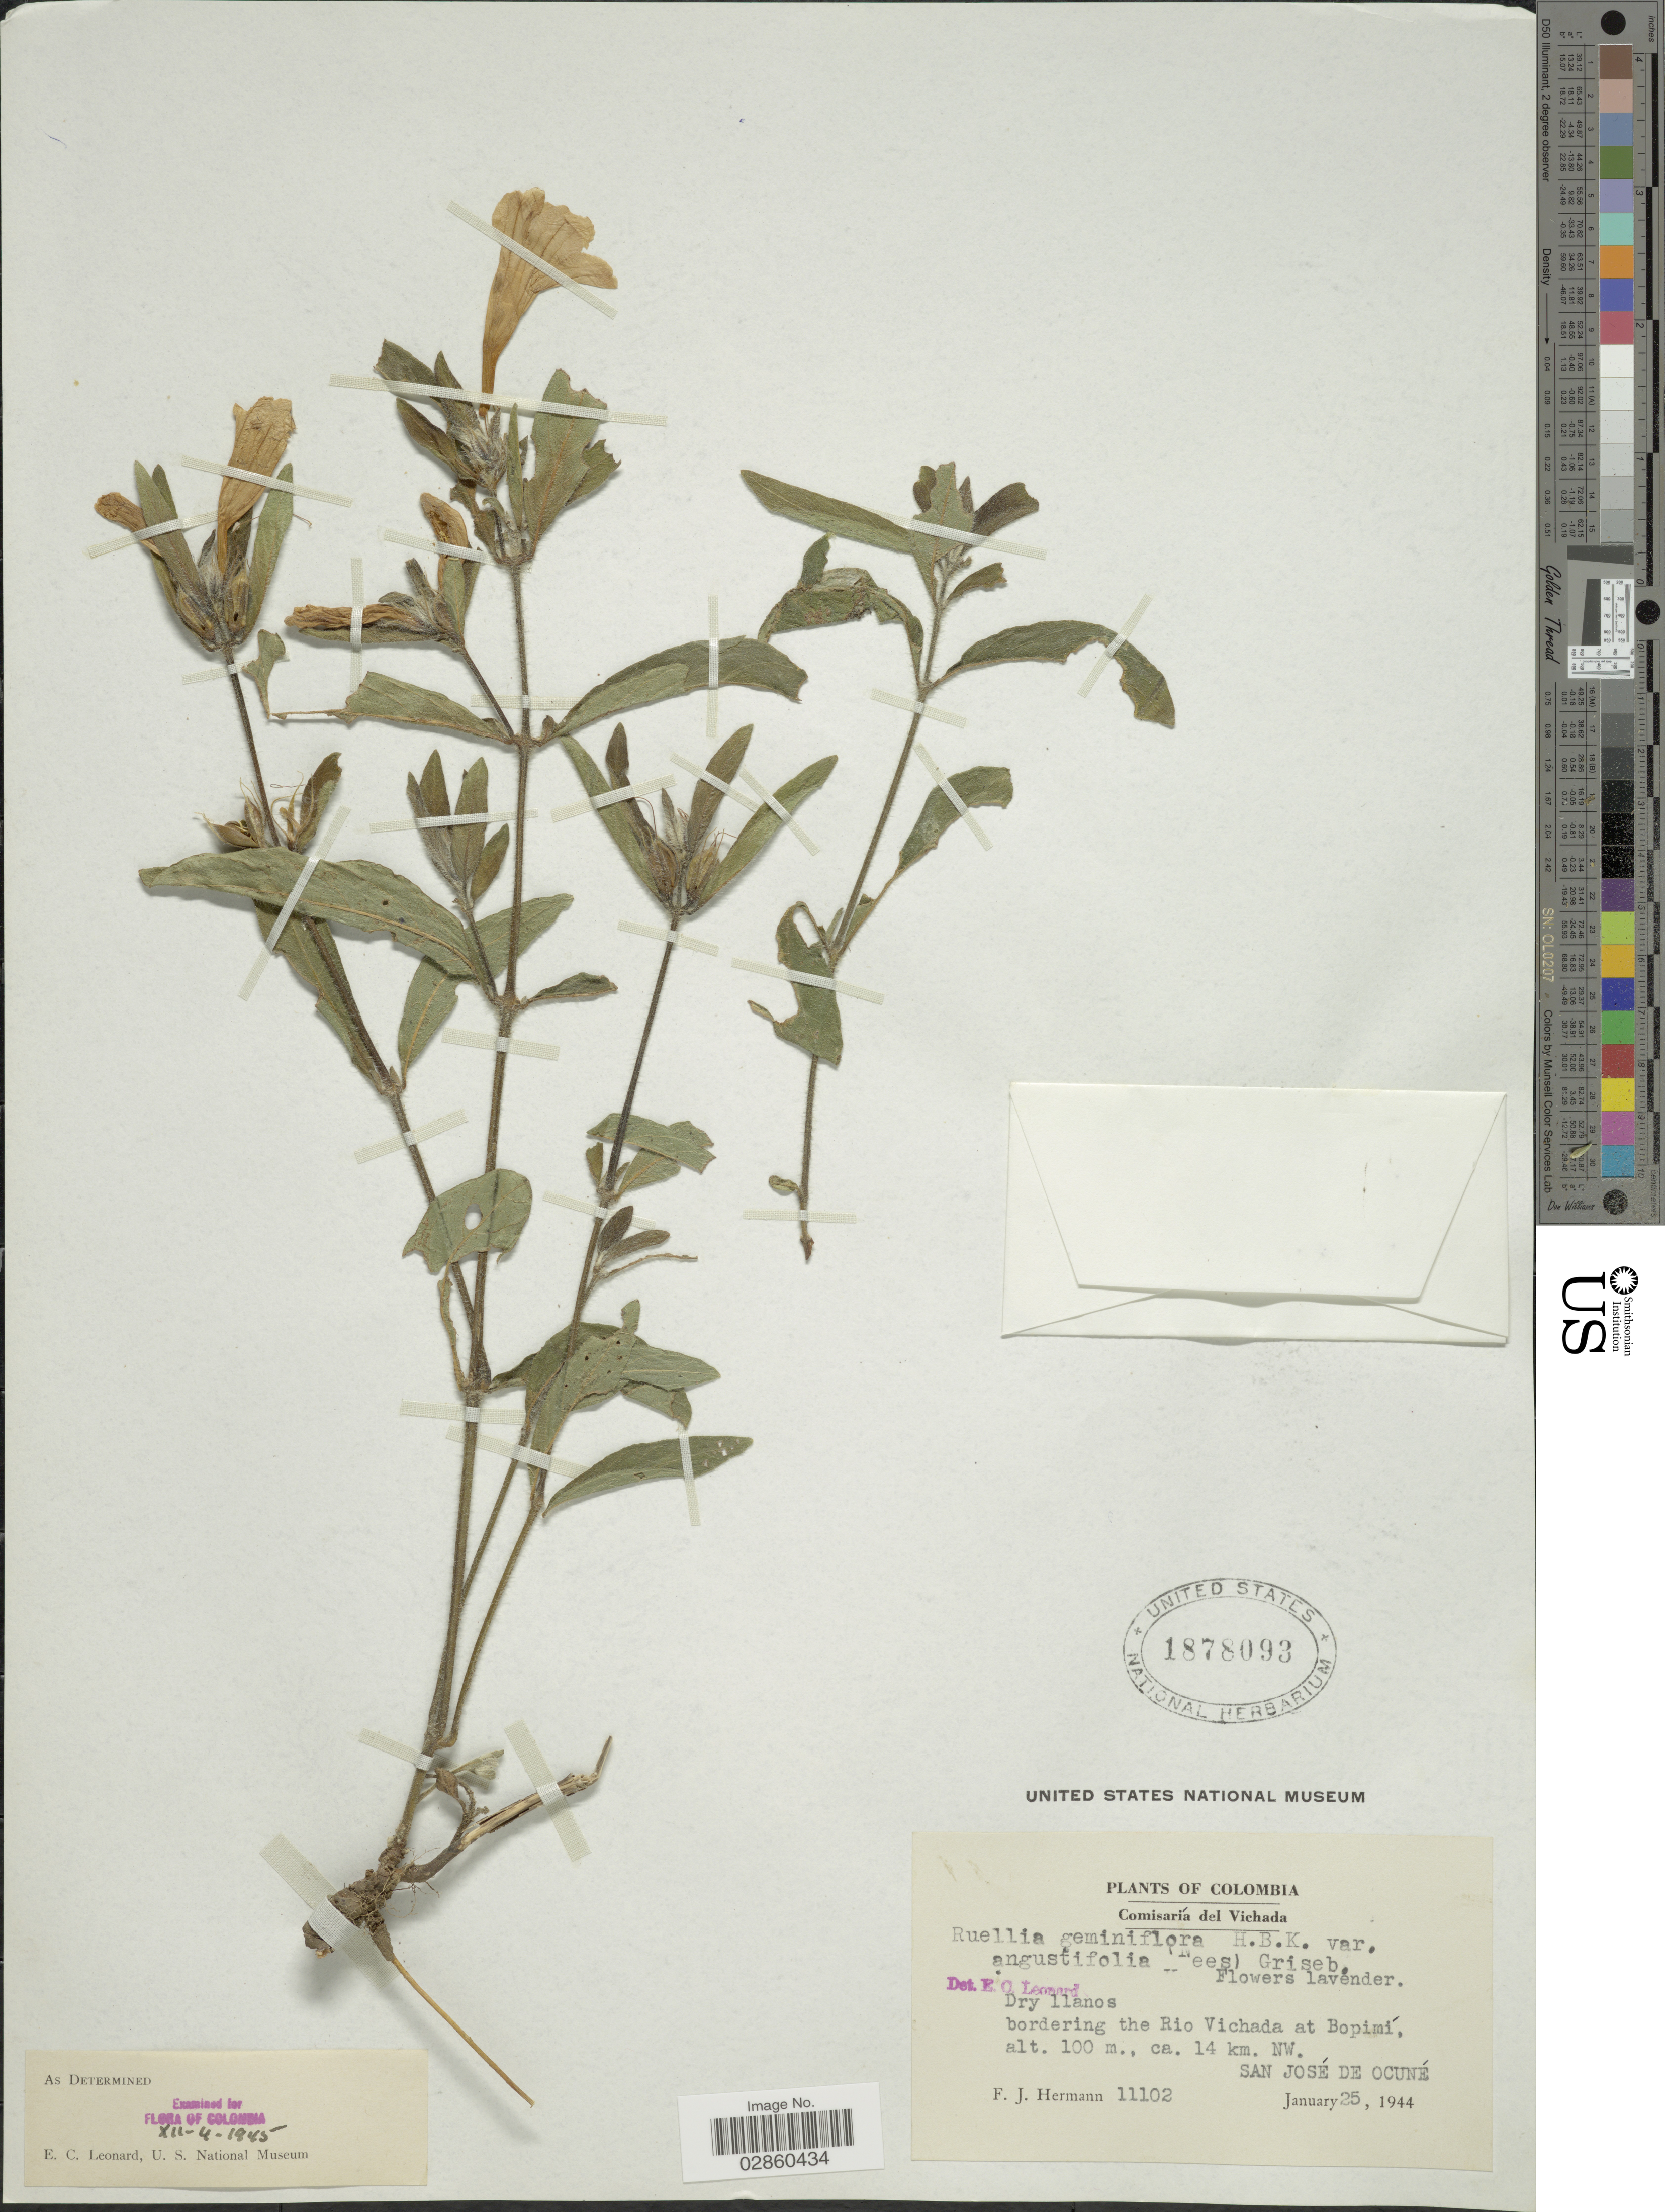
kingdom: Plantae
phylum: Tracheophyta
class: Magnoliopsida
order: Lamiales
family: Acanthaceae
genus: Ruellia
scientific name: Ruellia geminiflora var. angustifolia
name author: (Nees) Griseb.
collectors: F. J. Hermann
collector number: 11102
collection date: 1944-01-25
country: Colombia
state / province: Vichada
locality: Comisaría del Vichada. Dry llanos bordering the Rio Vichada at Bopimí, ca. 14 km. NW. San José de Ocuné.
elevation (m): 100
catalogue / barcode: US 1878093